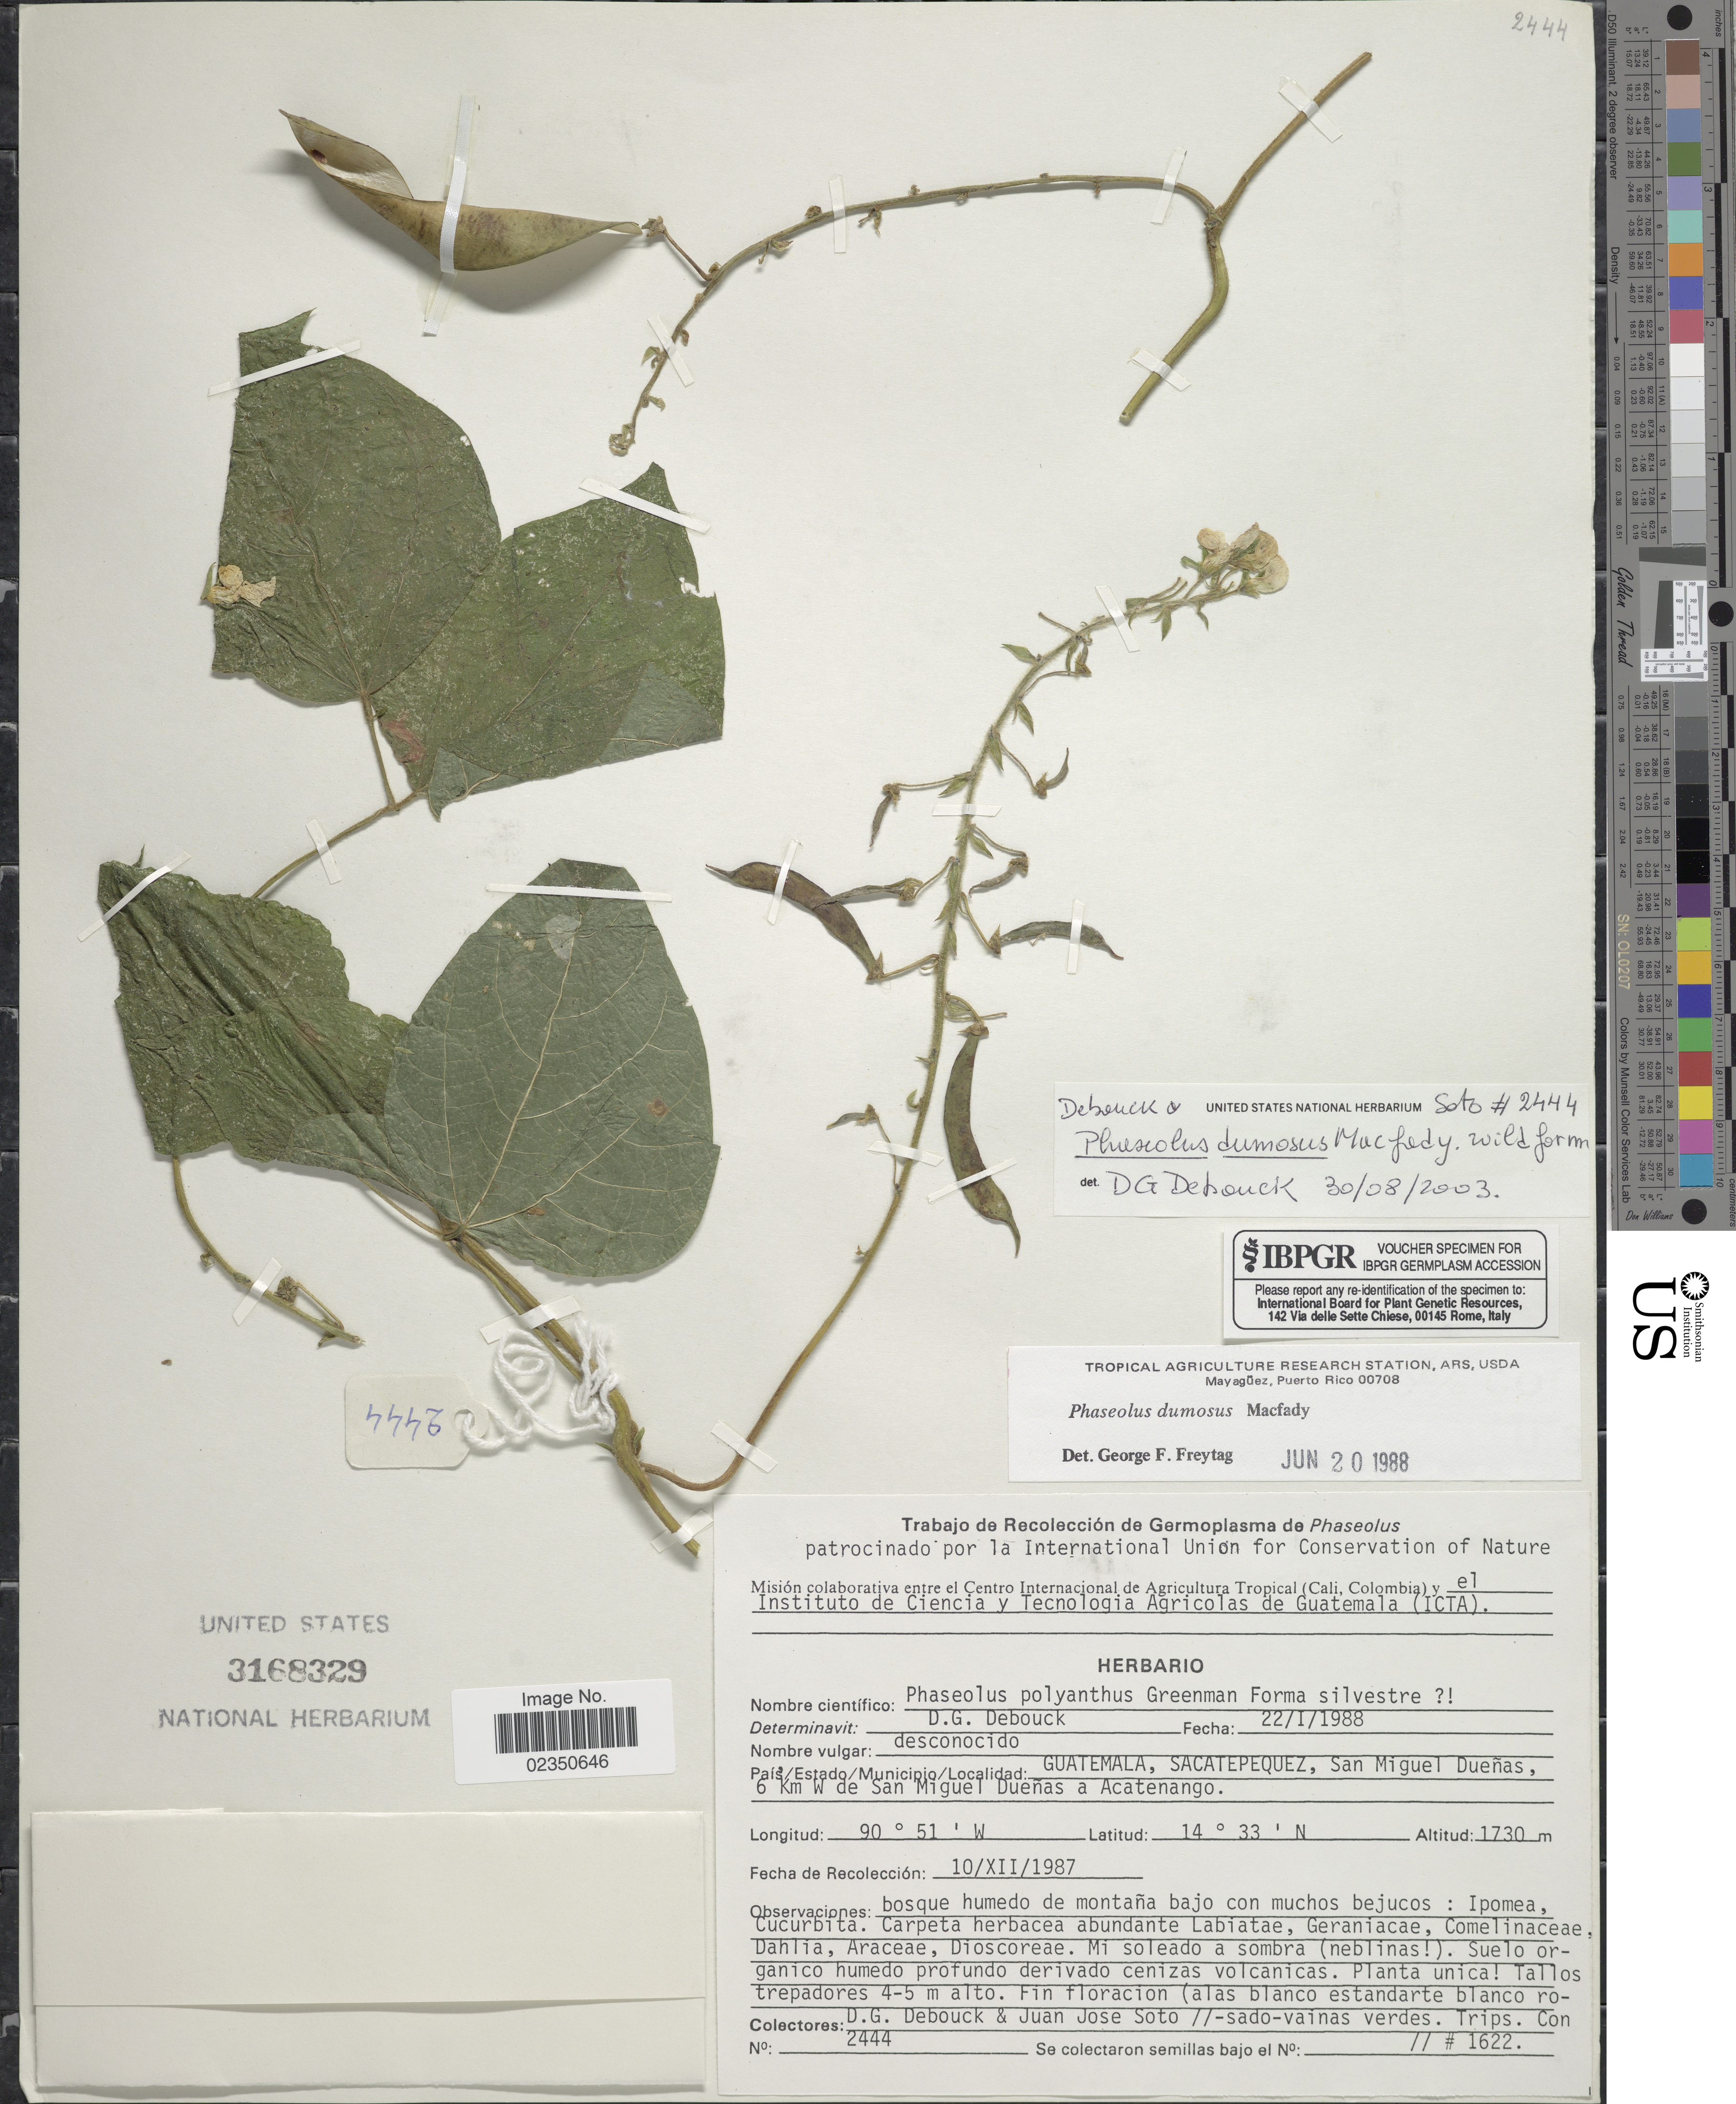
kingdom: Plantae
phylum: Tracheophyta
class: Magnoliopsida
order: Fabales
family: Fabaceae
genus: Phaseolus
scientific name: Phaseolus dumosus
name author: Macfad.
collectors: D. Debouck & J. Soto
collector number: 2444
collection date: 1987-12-10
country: Guatemala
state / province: Sacatepéquez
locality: San Miguel Duenas, 6 Km W de San Miguel Duenas a Acatenango.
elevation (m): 1730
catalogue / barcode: US 3168329